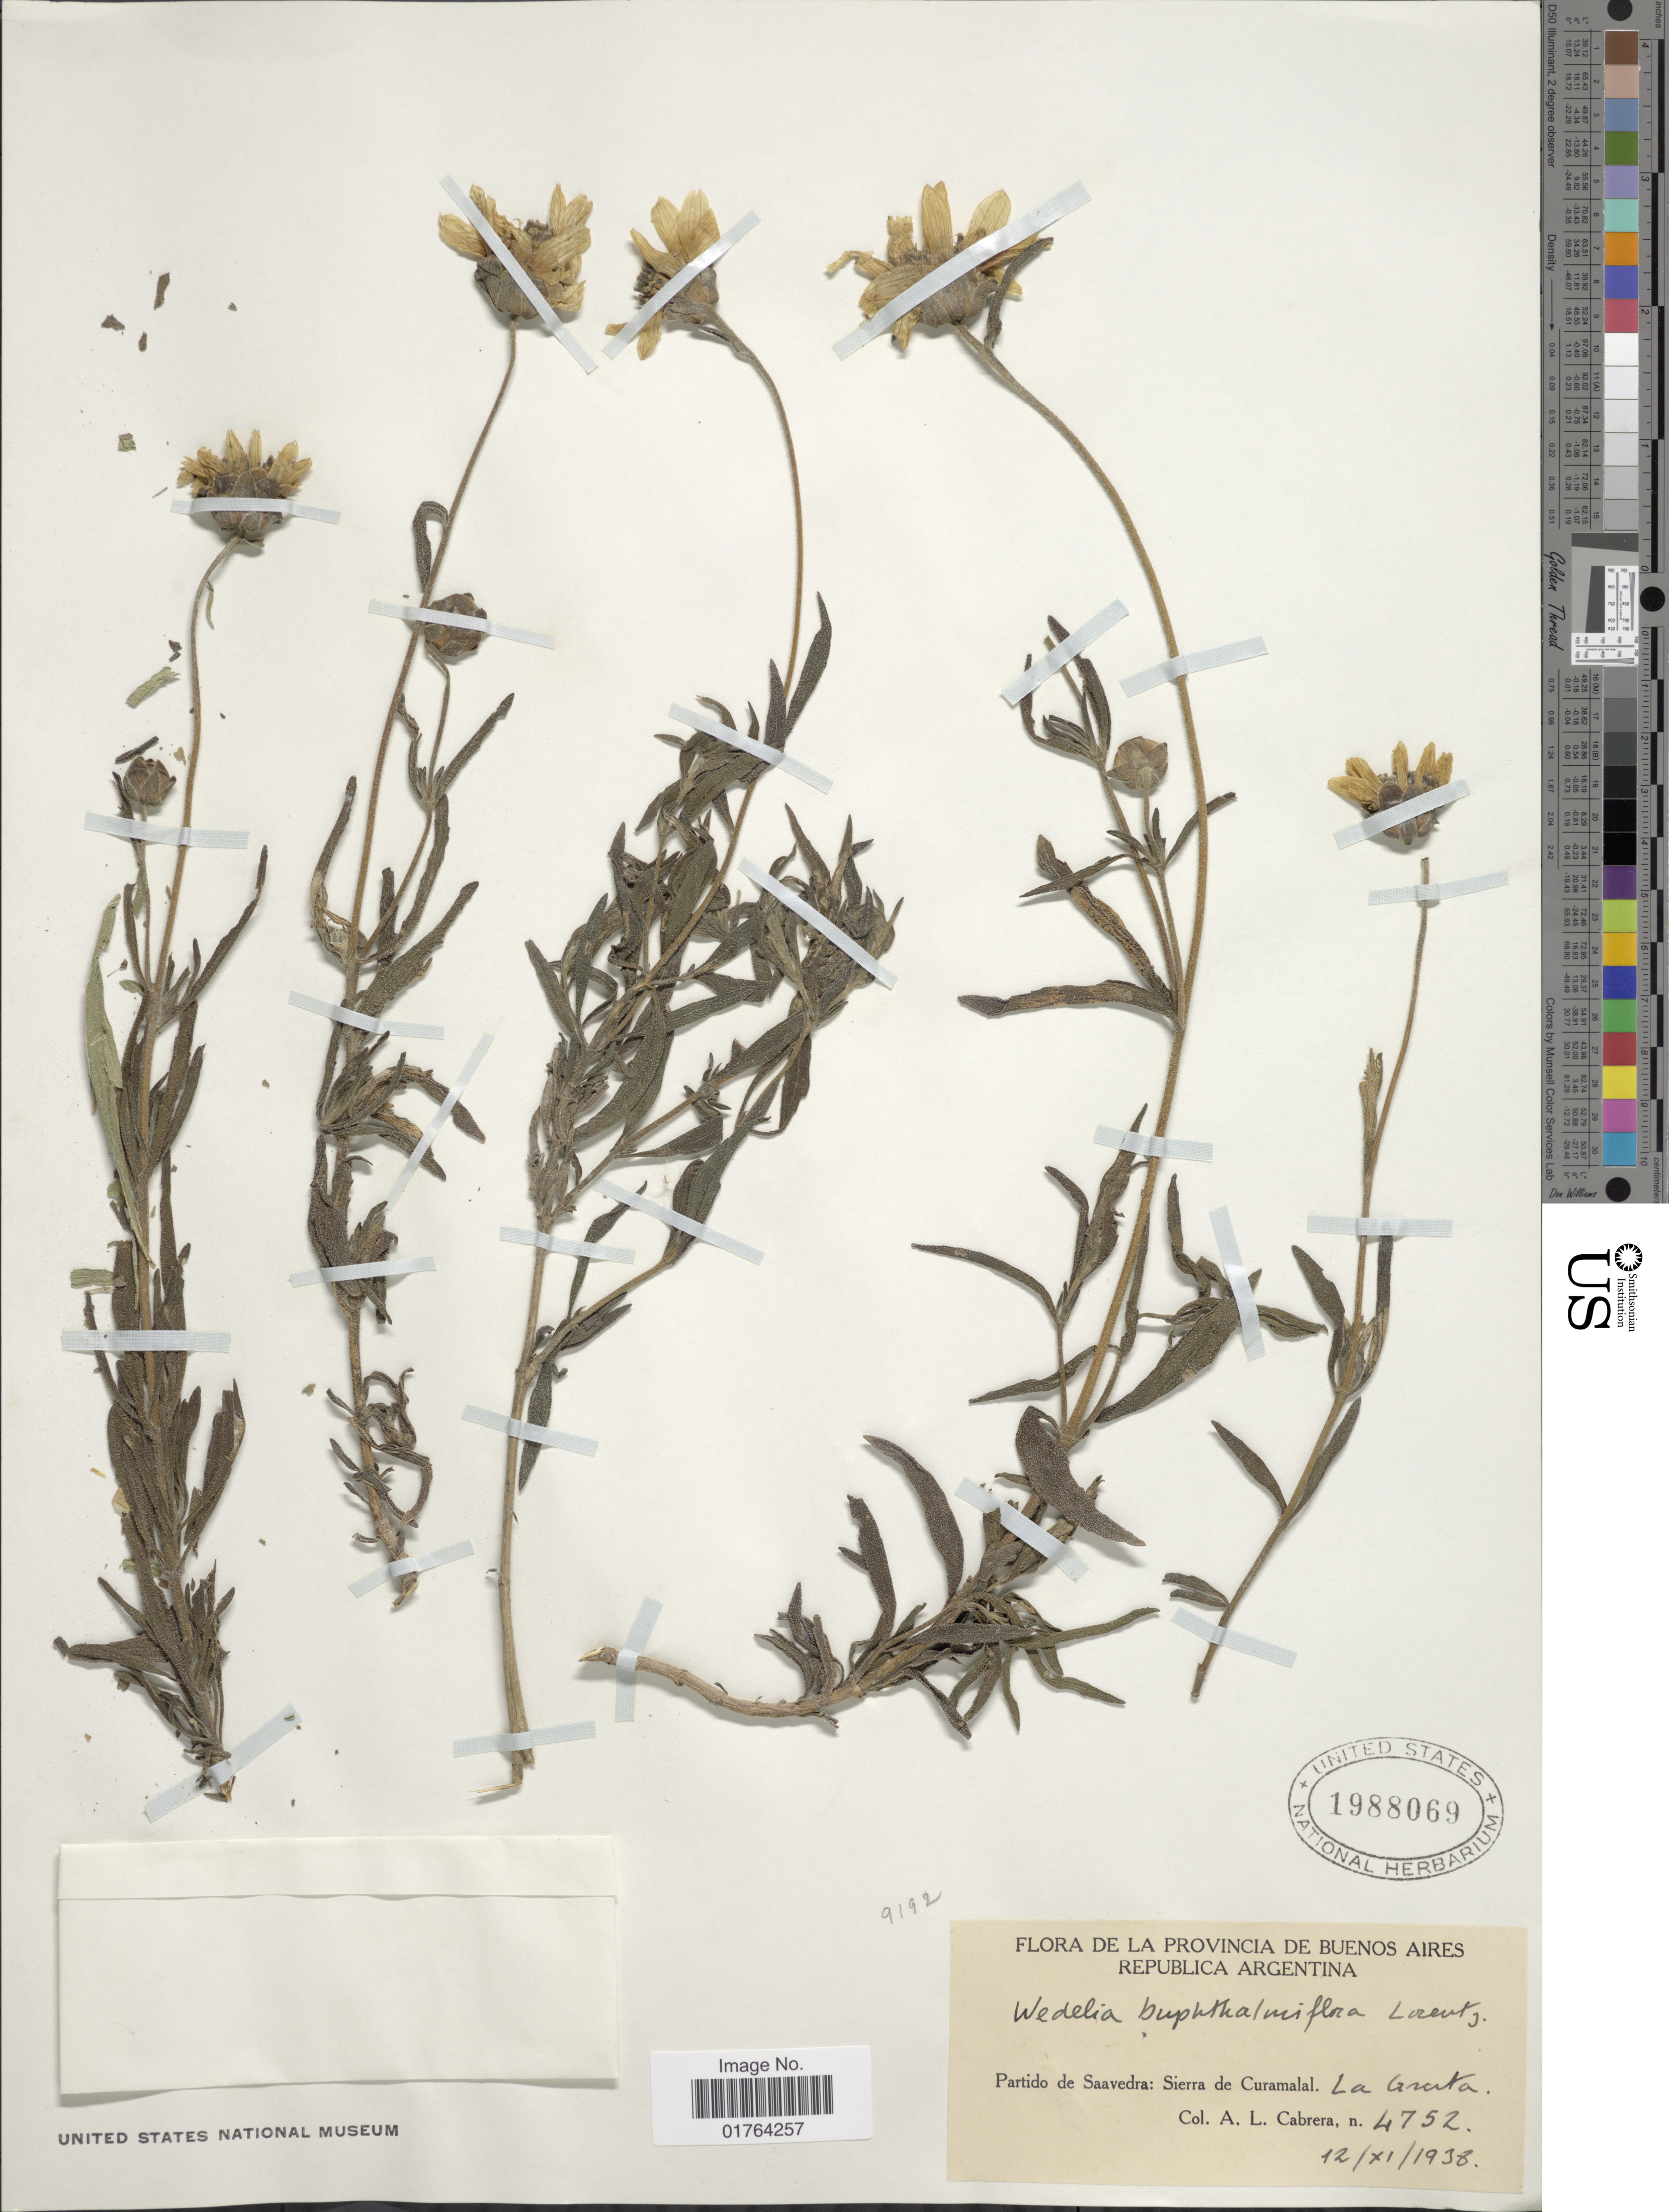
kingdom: Plantae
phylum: Tracheophyta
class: Magnoliopsida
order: Asterales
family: Asteraceae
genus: Wedelia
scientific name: Wedelia buphtalmiflora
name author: Lorentz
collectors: A. L. Cabrera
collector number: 4752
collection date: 1938-11-12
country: Argentina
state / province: Buenos Aires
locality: De La Provincia De Buenos Aires, Partido de Saavedra: Sierra de Curamalal, La Grata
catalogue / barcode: US 1988069